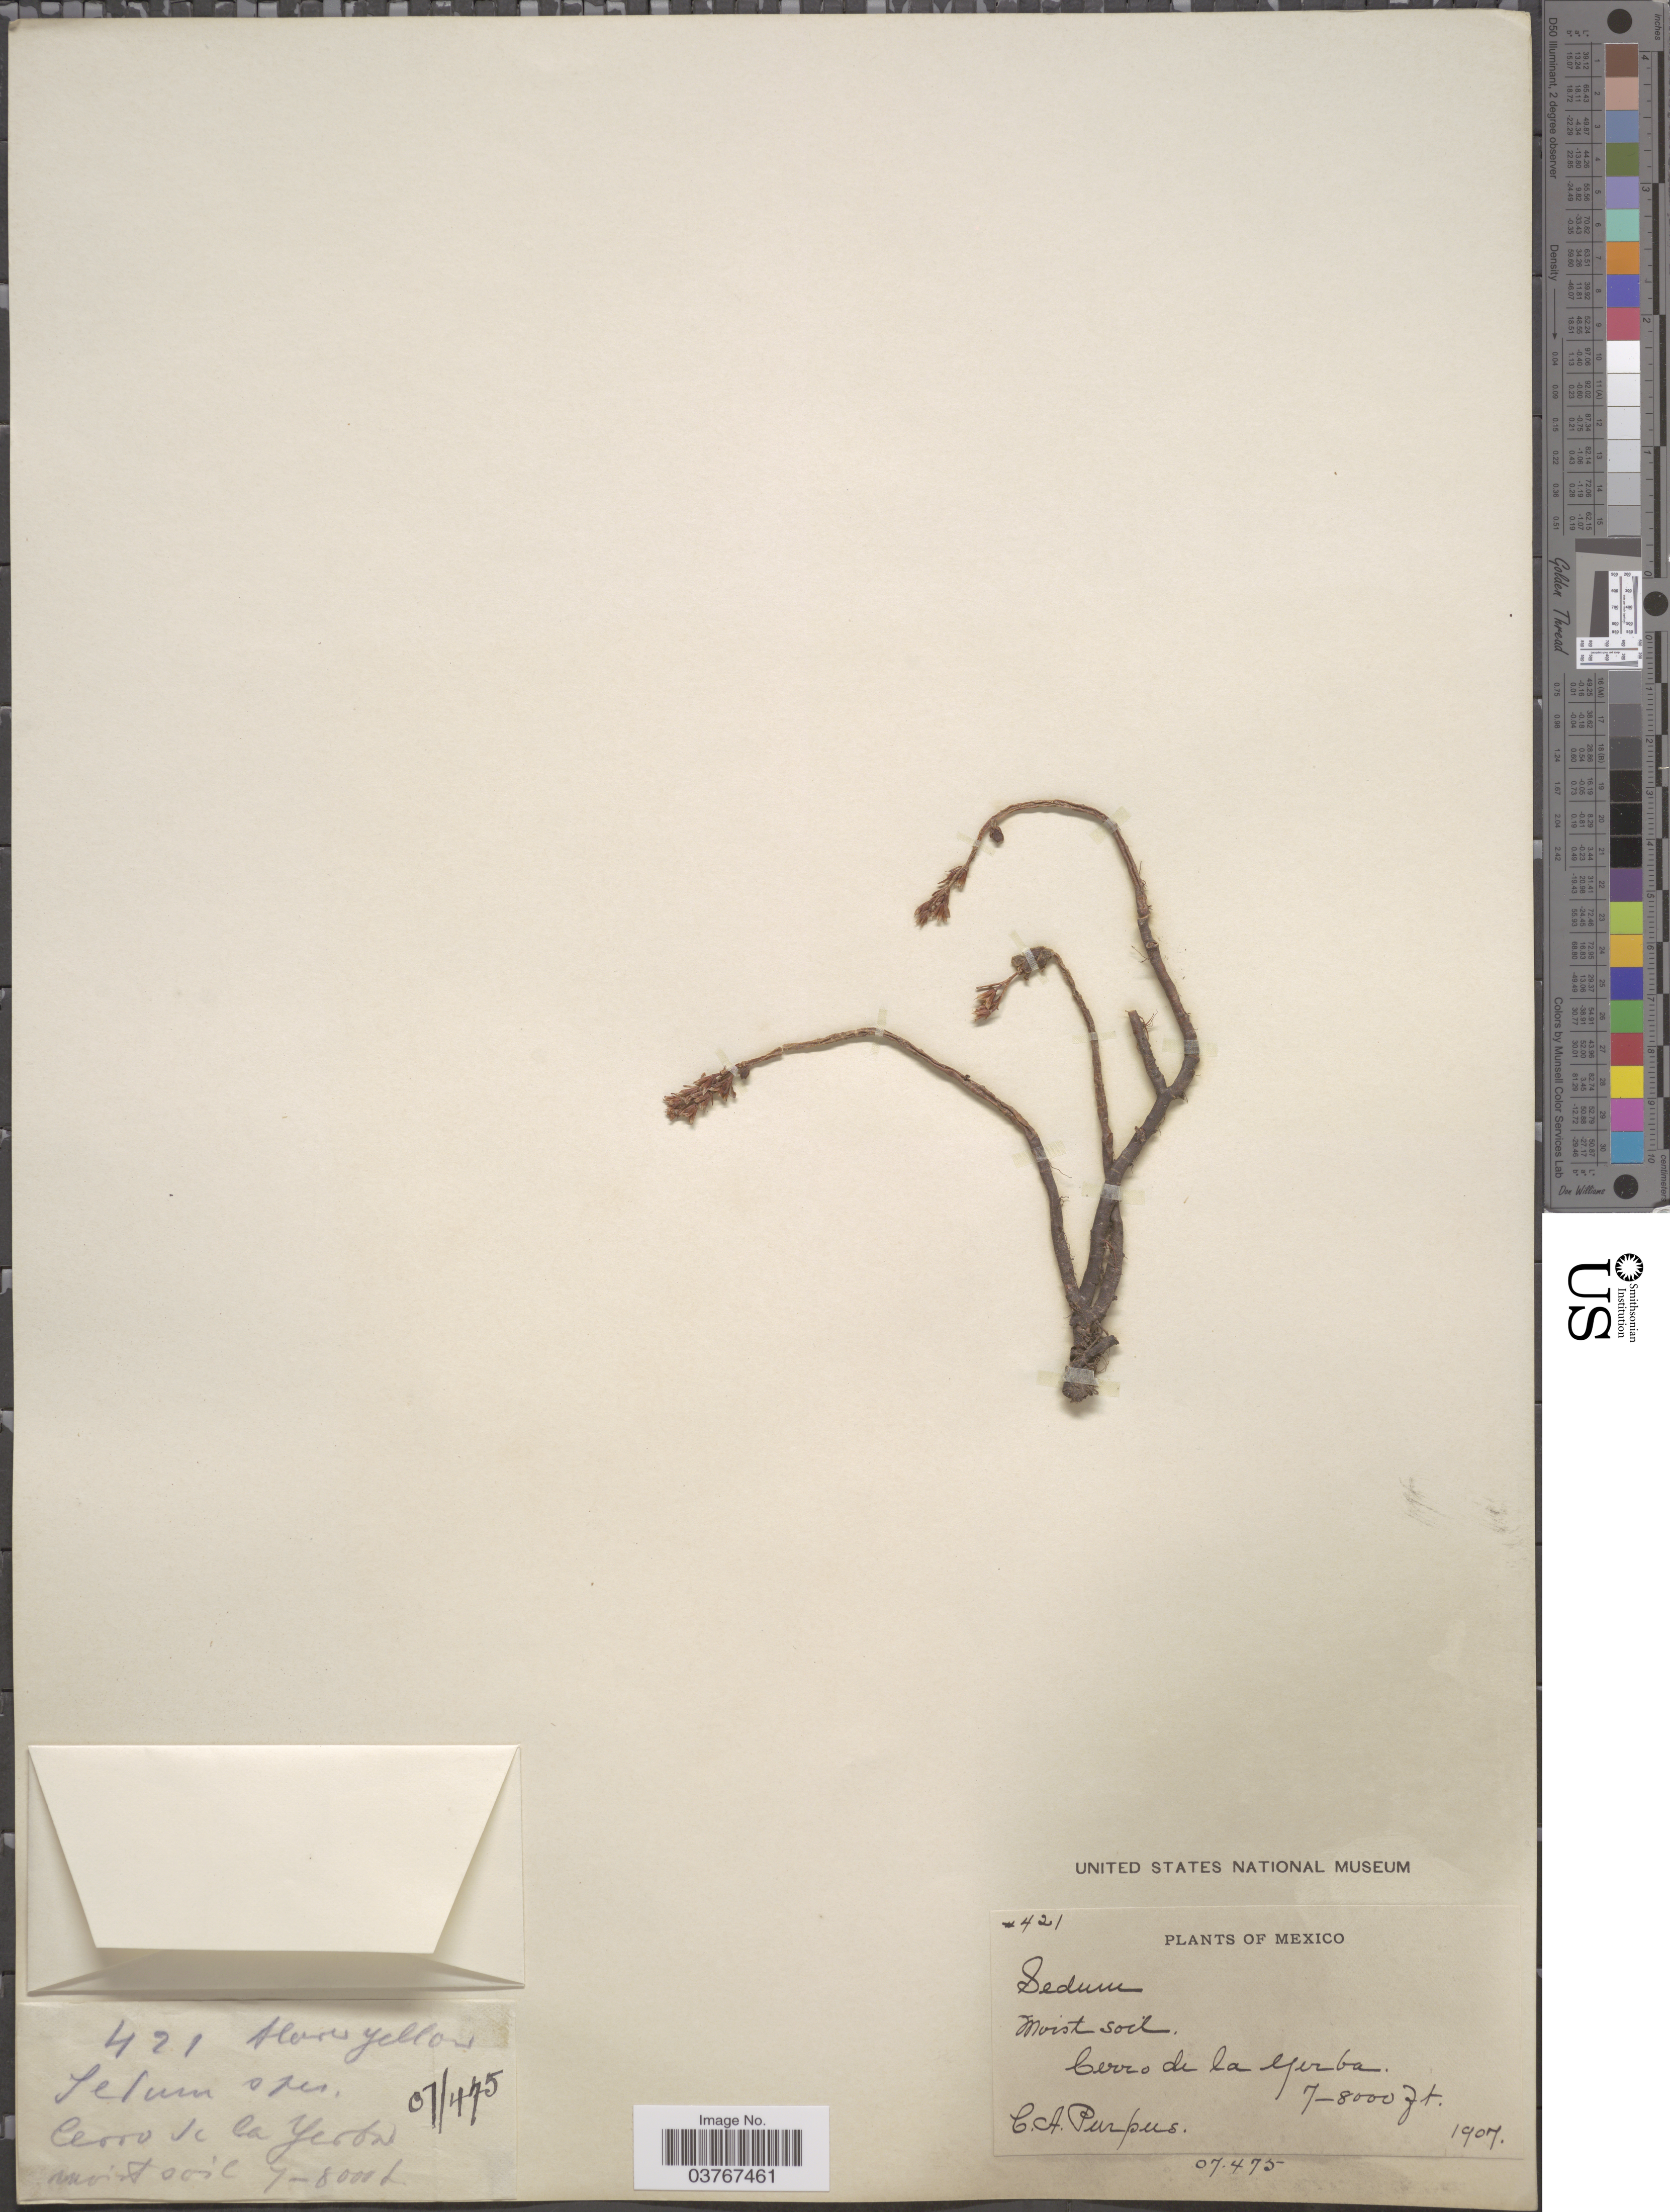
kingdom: Plantae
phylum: Tracheophyta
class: Magnoliopsida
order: Saxifragales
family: Crassulaceae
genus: Sedum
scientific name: Sedum sp.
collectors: C. A. Purpus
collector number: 421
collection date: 1907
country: Mexico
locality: Cerro de la Yerba.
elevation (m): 2134